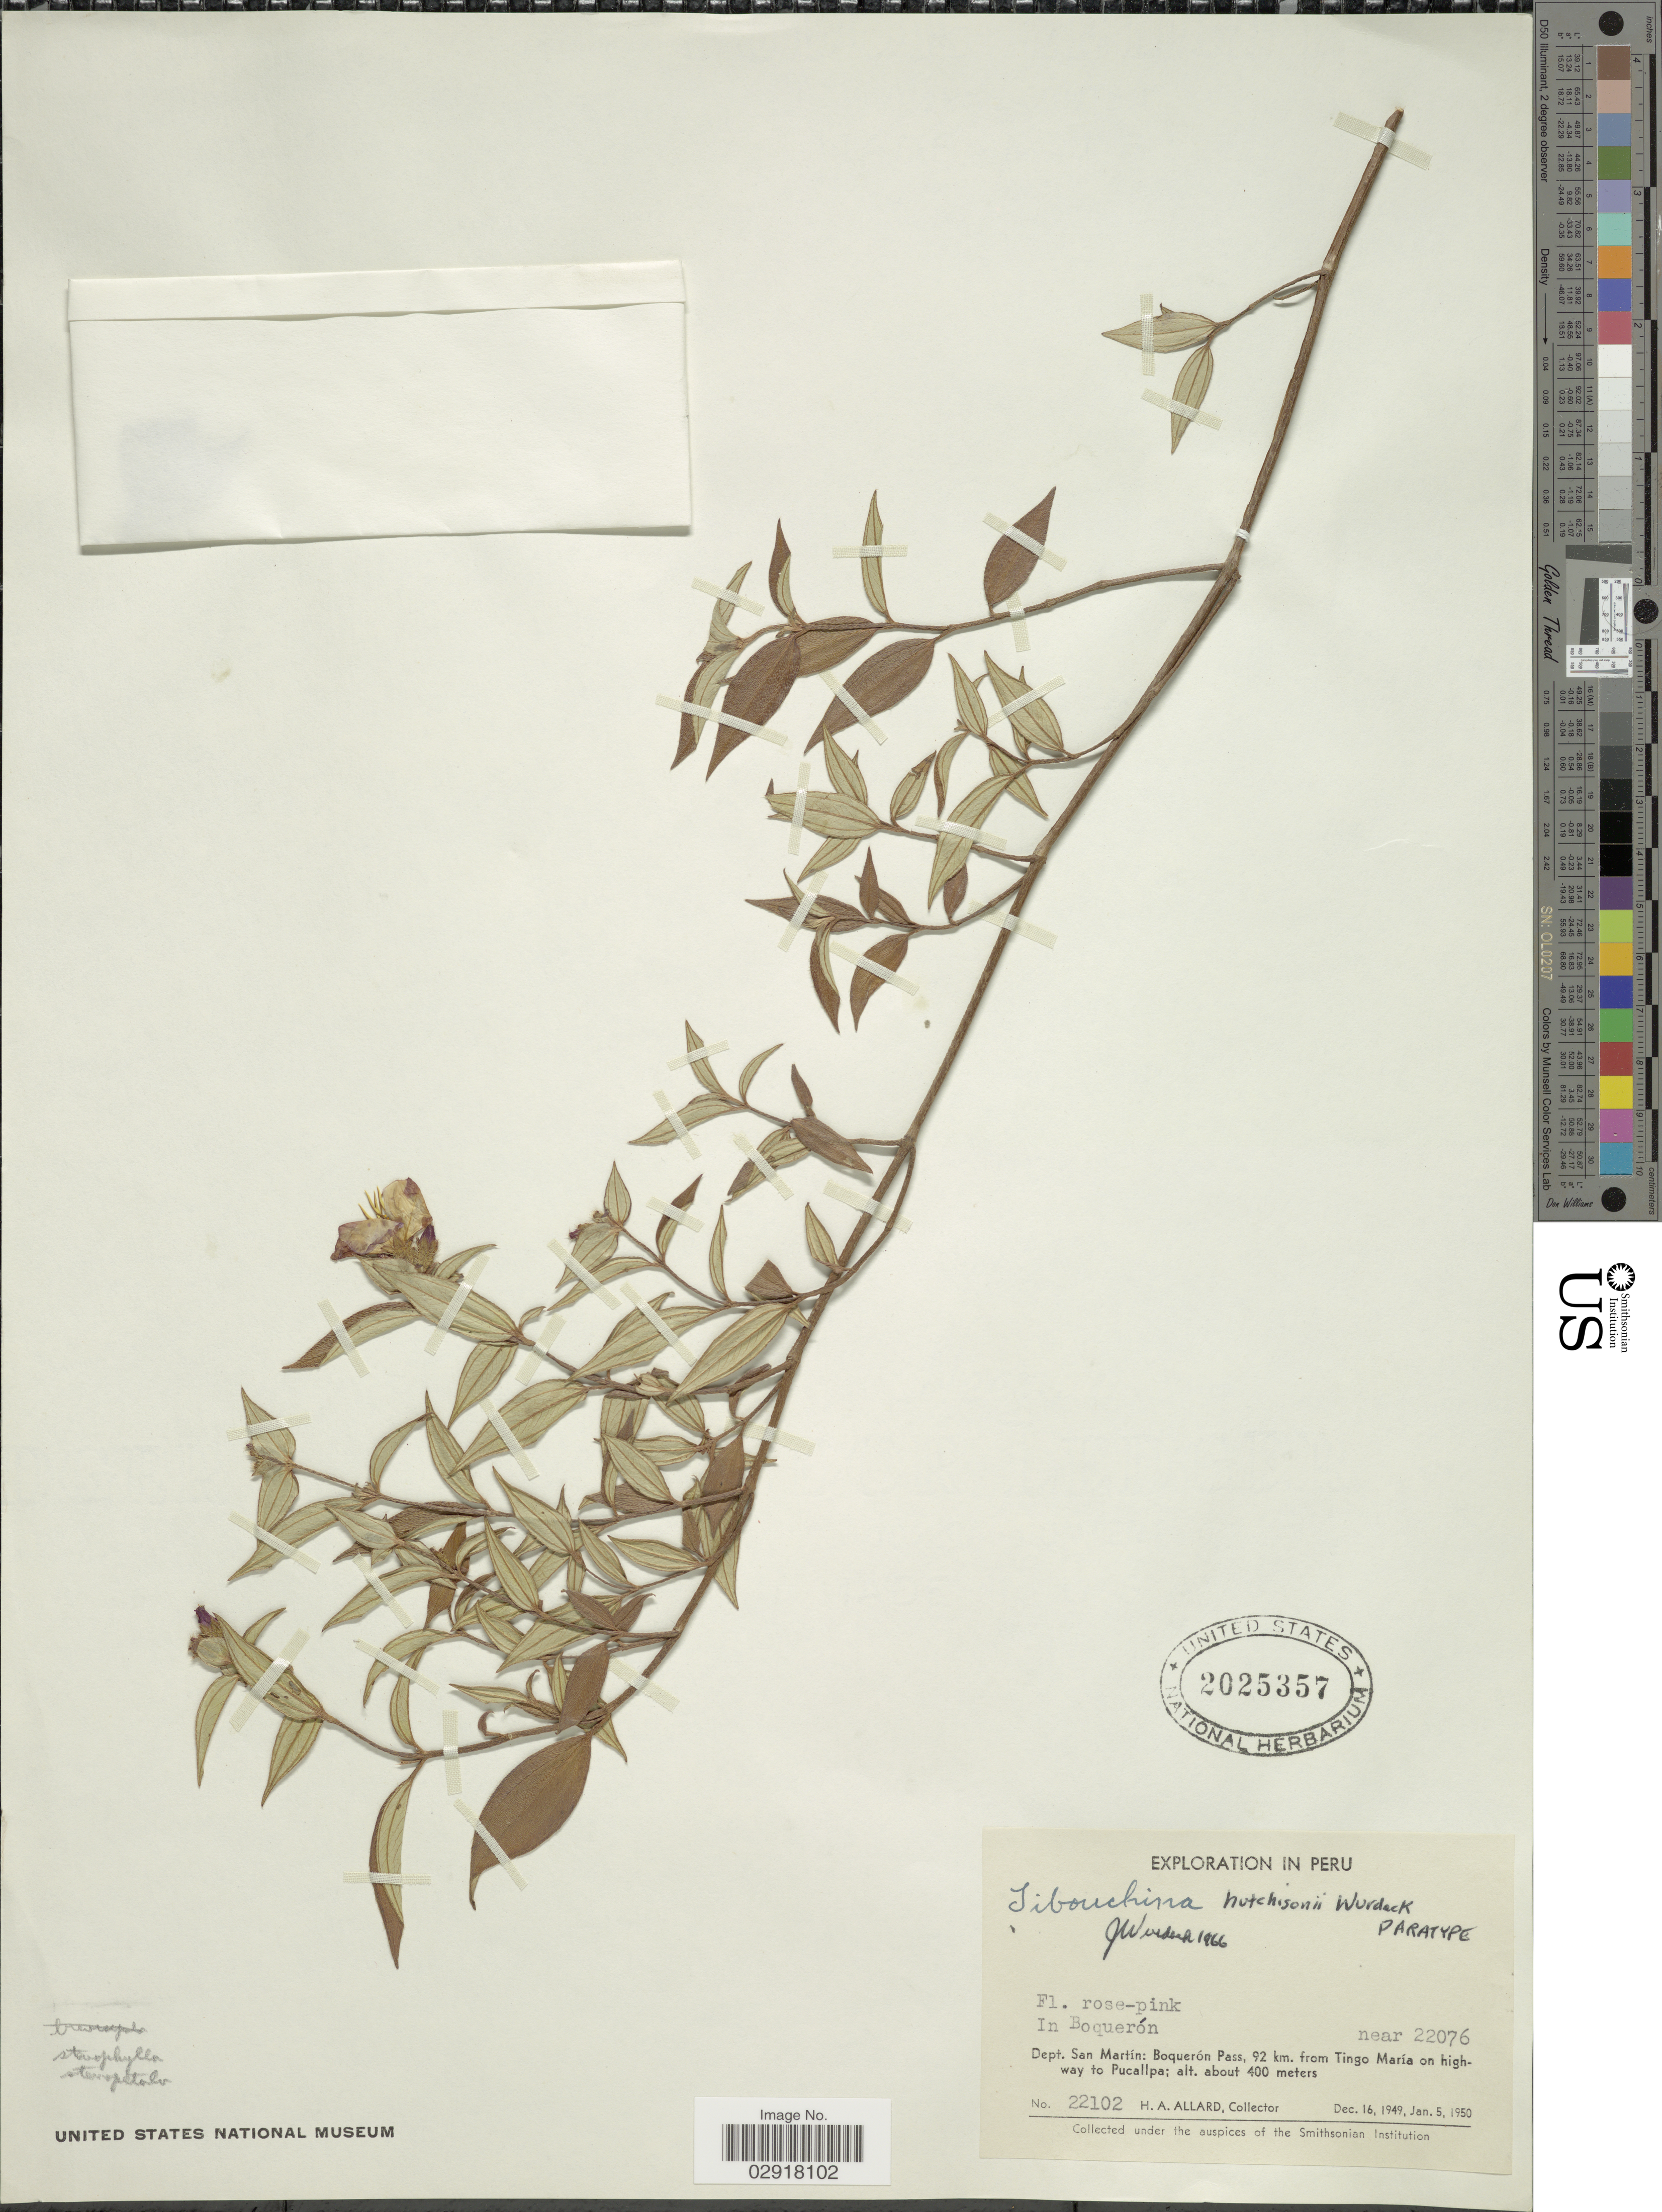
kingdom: Plantae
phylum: Tracheophyta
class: Magnoliopsida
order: Myrtales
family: Melastomataceae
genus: Chaetogastra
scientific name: Chaetogastra hutchinsonii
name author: (Wurdack) P.J.F. Guim. & Michelang.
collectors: H. A. Allard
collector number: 22102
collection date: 1949-12-16/1950-01-05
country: Peru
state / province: San Martín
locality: Dept. San Martín: Boquerón Pass, 92 km. from Tingo María on highway to Pucallpa.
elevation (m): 400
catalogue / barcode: US 2025357